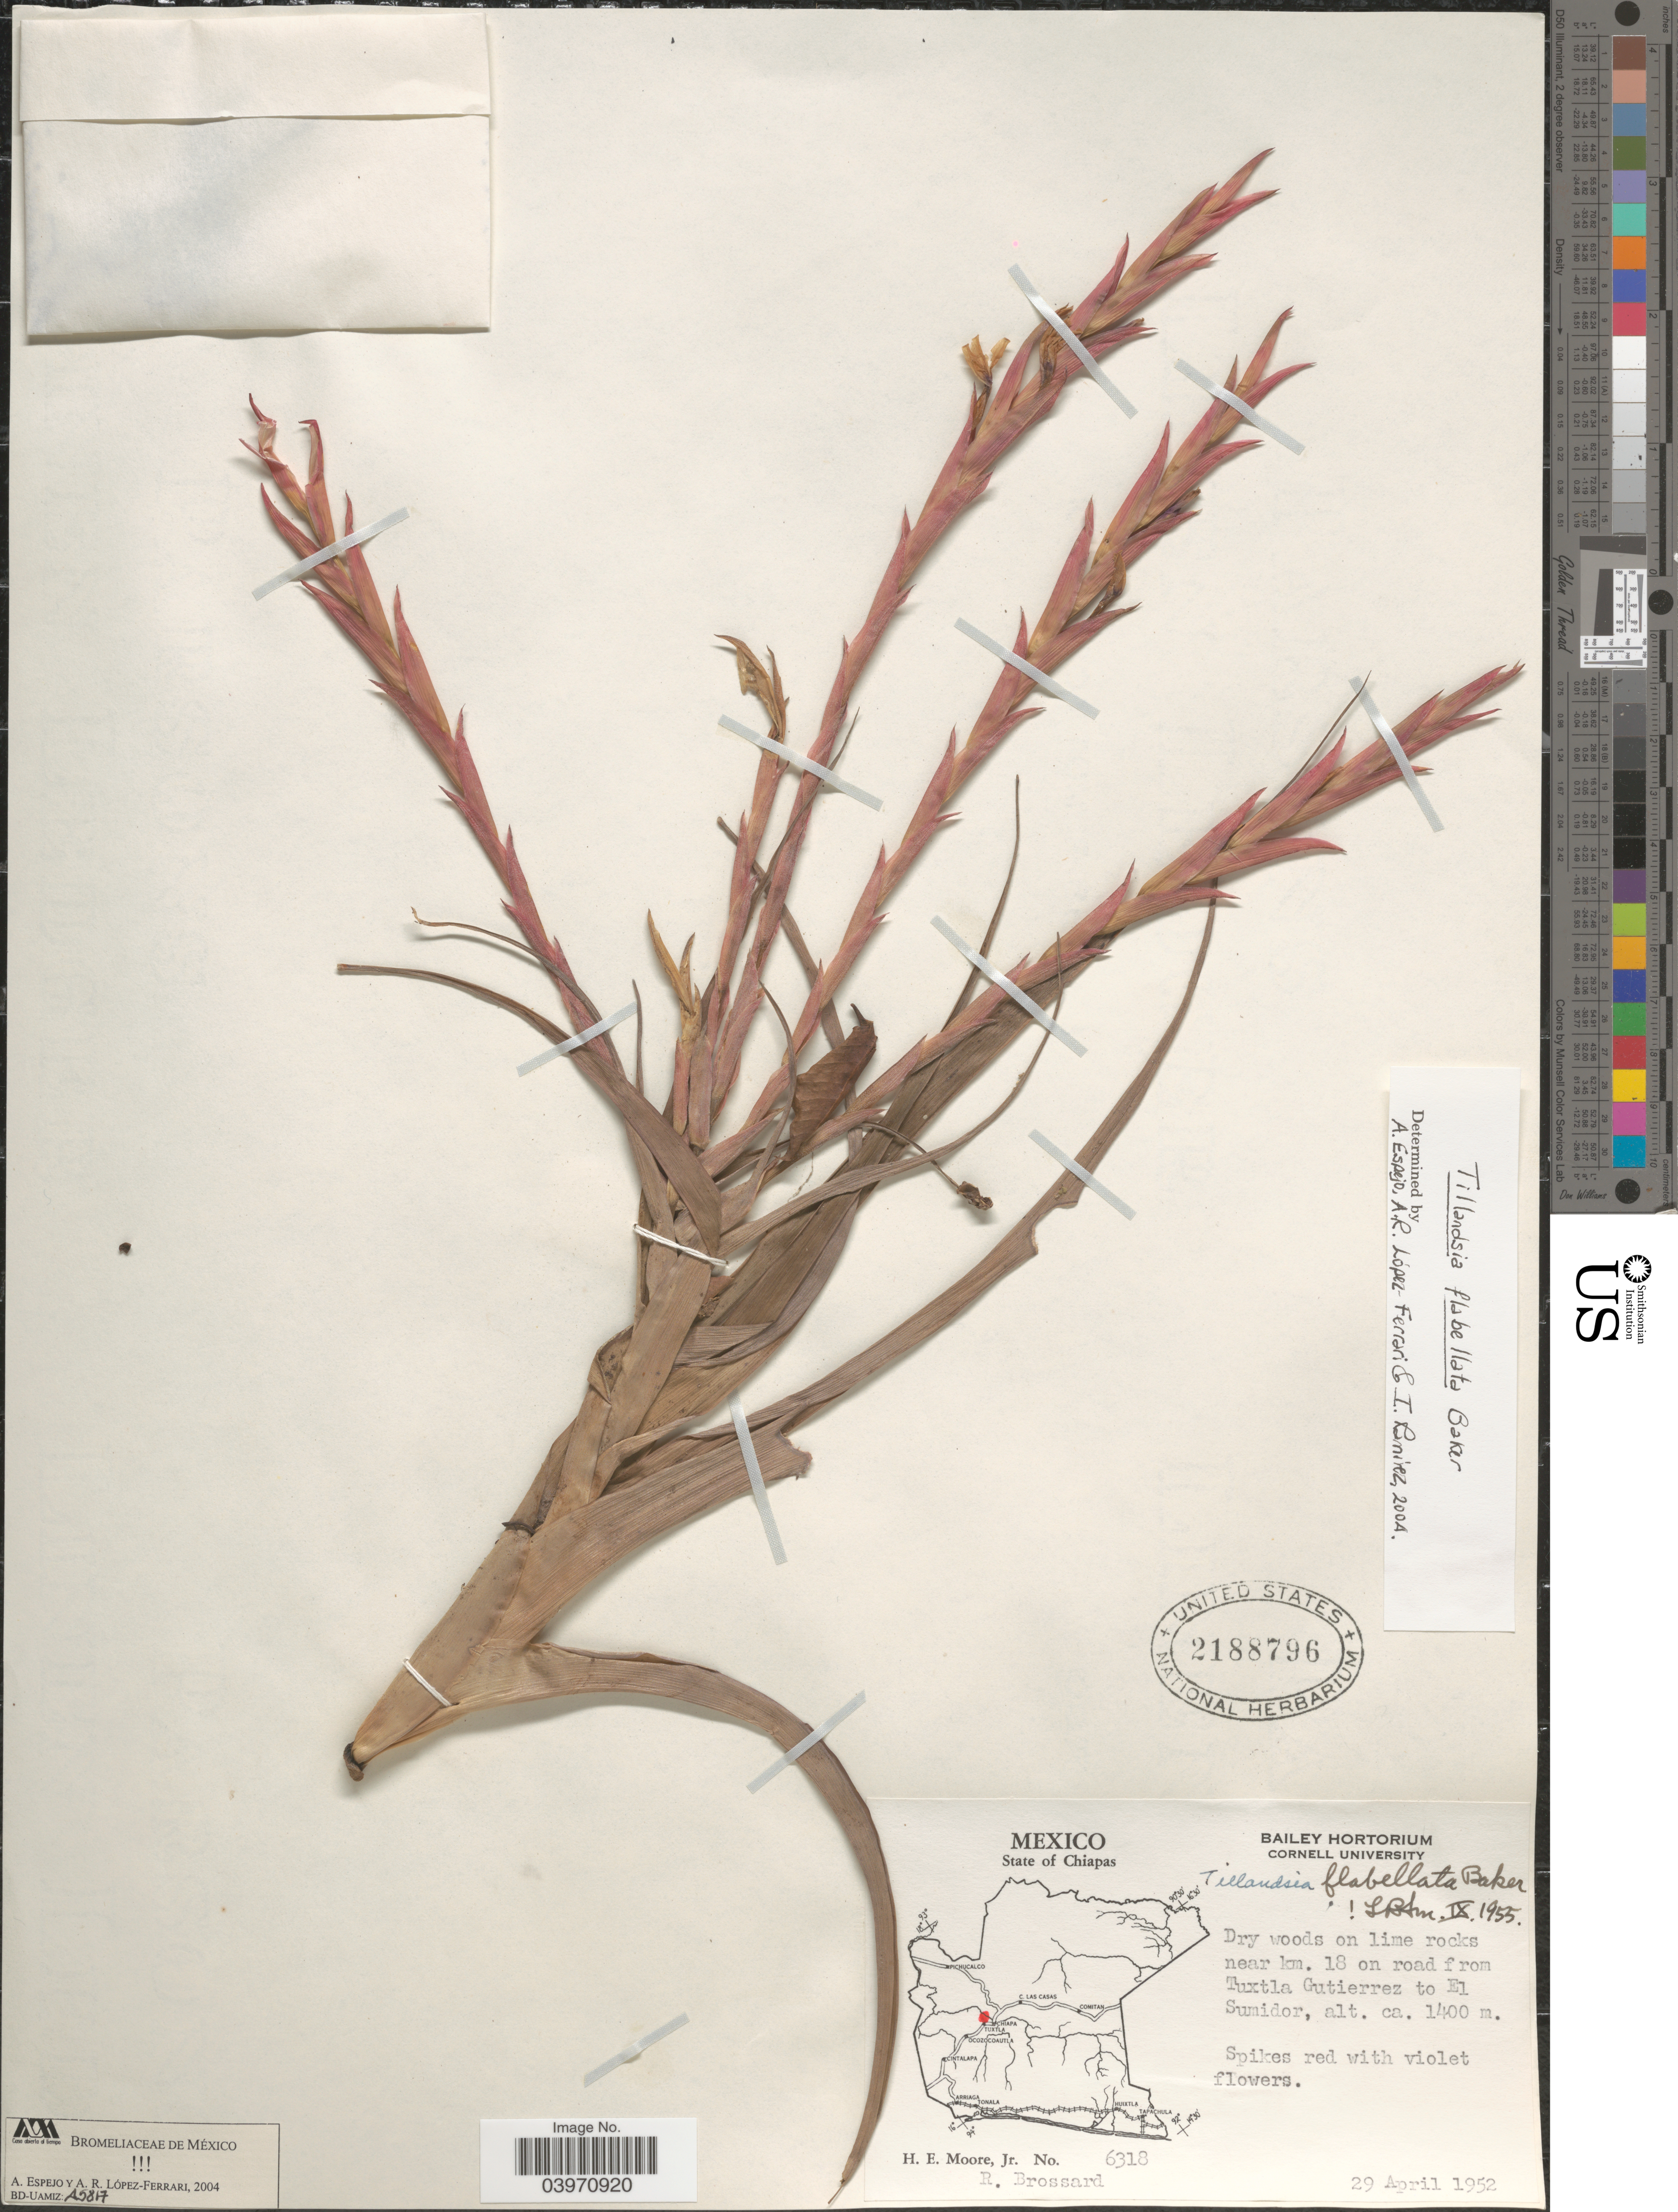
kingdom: Plantae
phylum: Tracheophyta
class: Liliopsida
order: Poales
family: Bromeliaceae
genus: Tillandsia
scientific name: Tillandsia flabellata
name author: Baker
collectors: H. Moore & R. Brossard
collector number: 6318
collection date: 1952-04-29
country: Mexico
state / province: Chiapas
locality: Dry woods on lime rocks near km. 18 on road from Tuxtla Gutierrez to El Sumidor.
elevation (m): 1400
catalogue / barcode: US 2188796